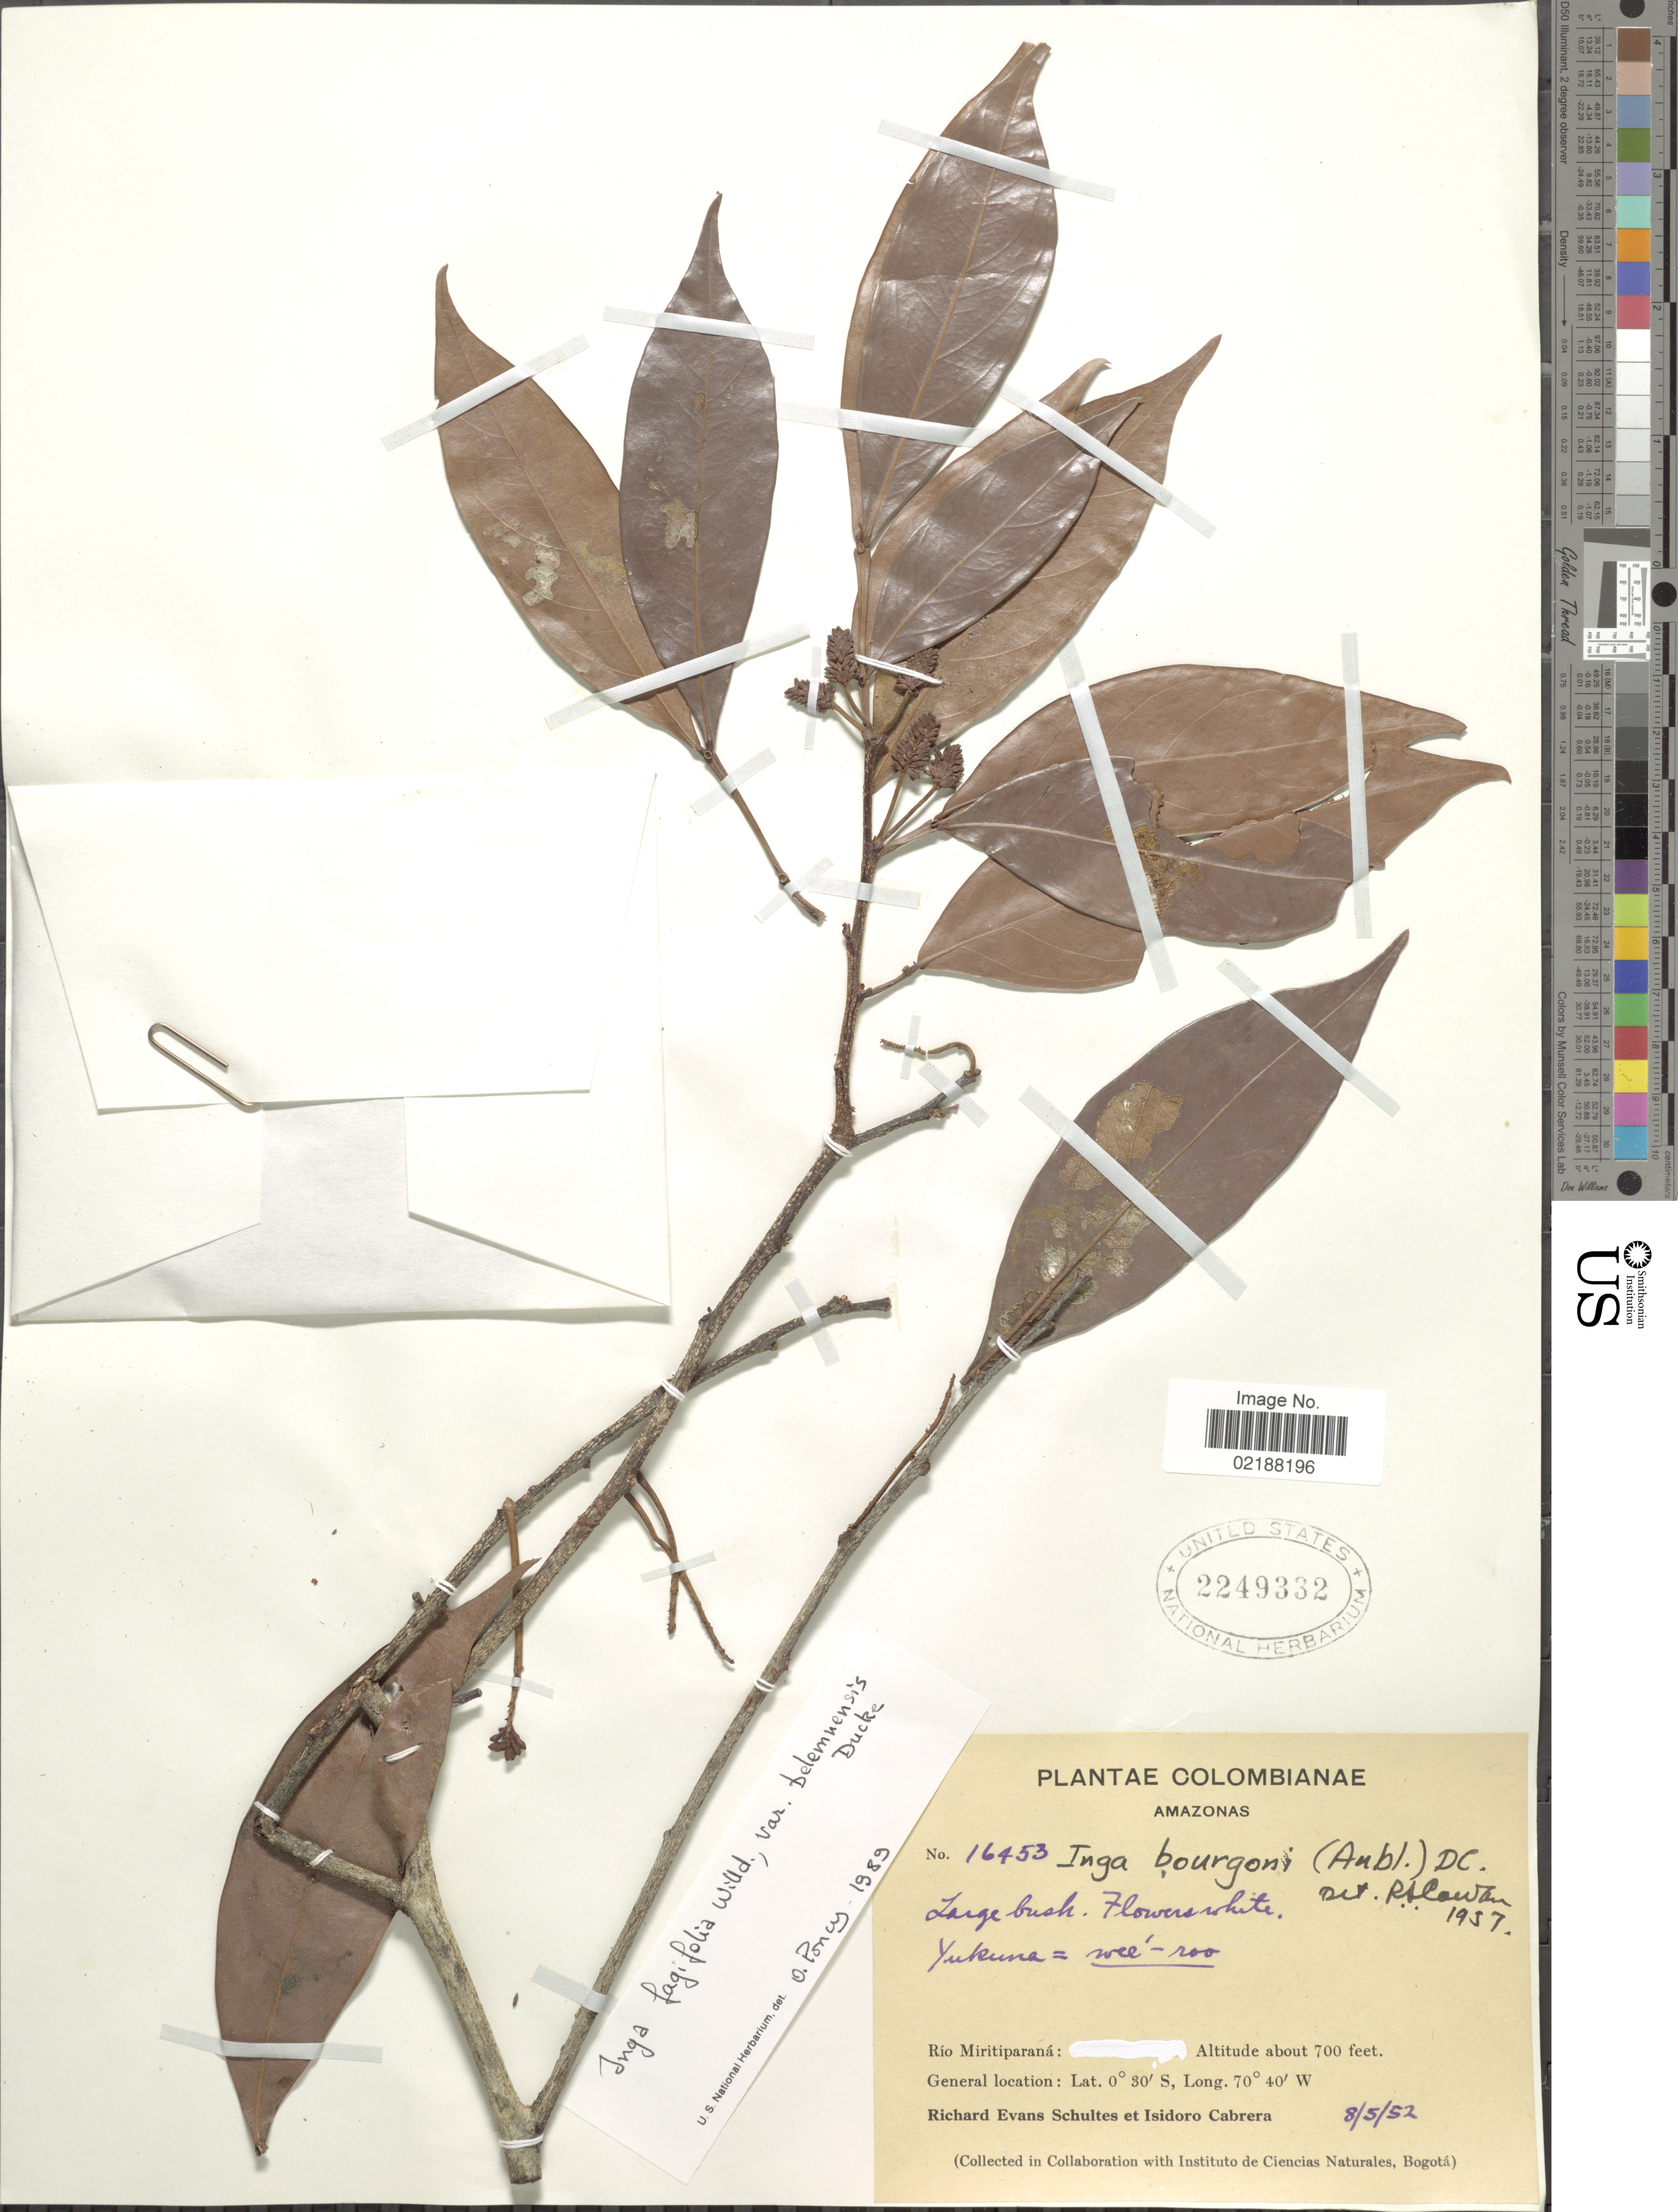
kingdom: Plantae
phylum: Tracheophyta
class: Magnoliopsida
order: Fabales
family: Fabaceae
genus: Inga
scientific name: Inga laurina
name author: (Sw.) Willd.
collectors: R. E. Schultes & I. Cabrera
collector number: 16453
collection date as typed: Transcribed d/m/y: 8/5/52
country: Colombia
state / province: Amazônas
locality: Río Miritiparaná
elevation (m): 213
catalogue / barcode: US 2249332